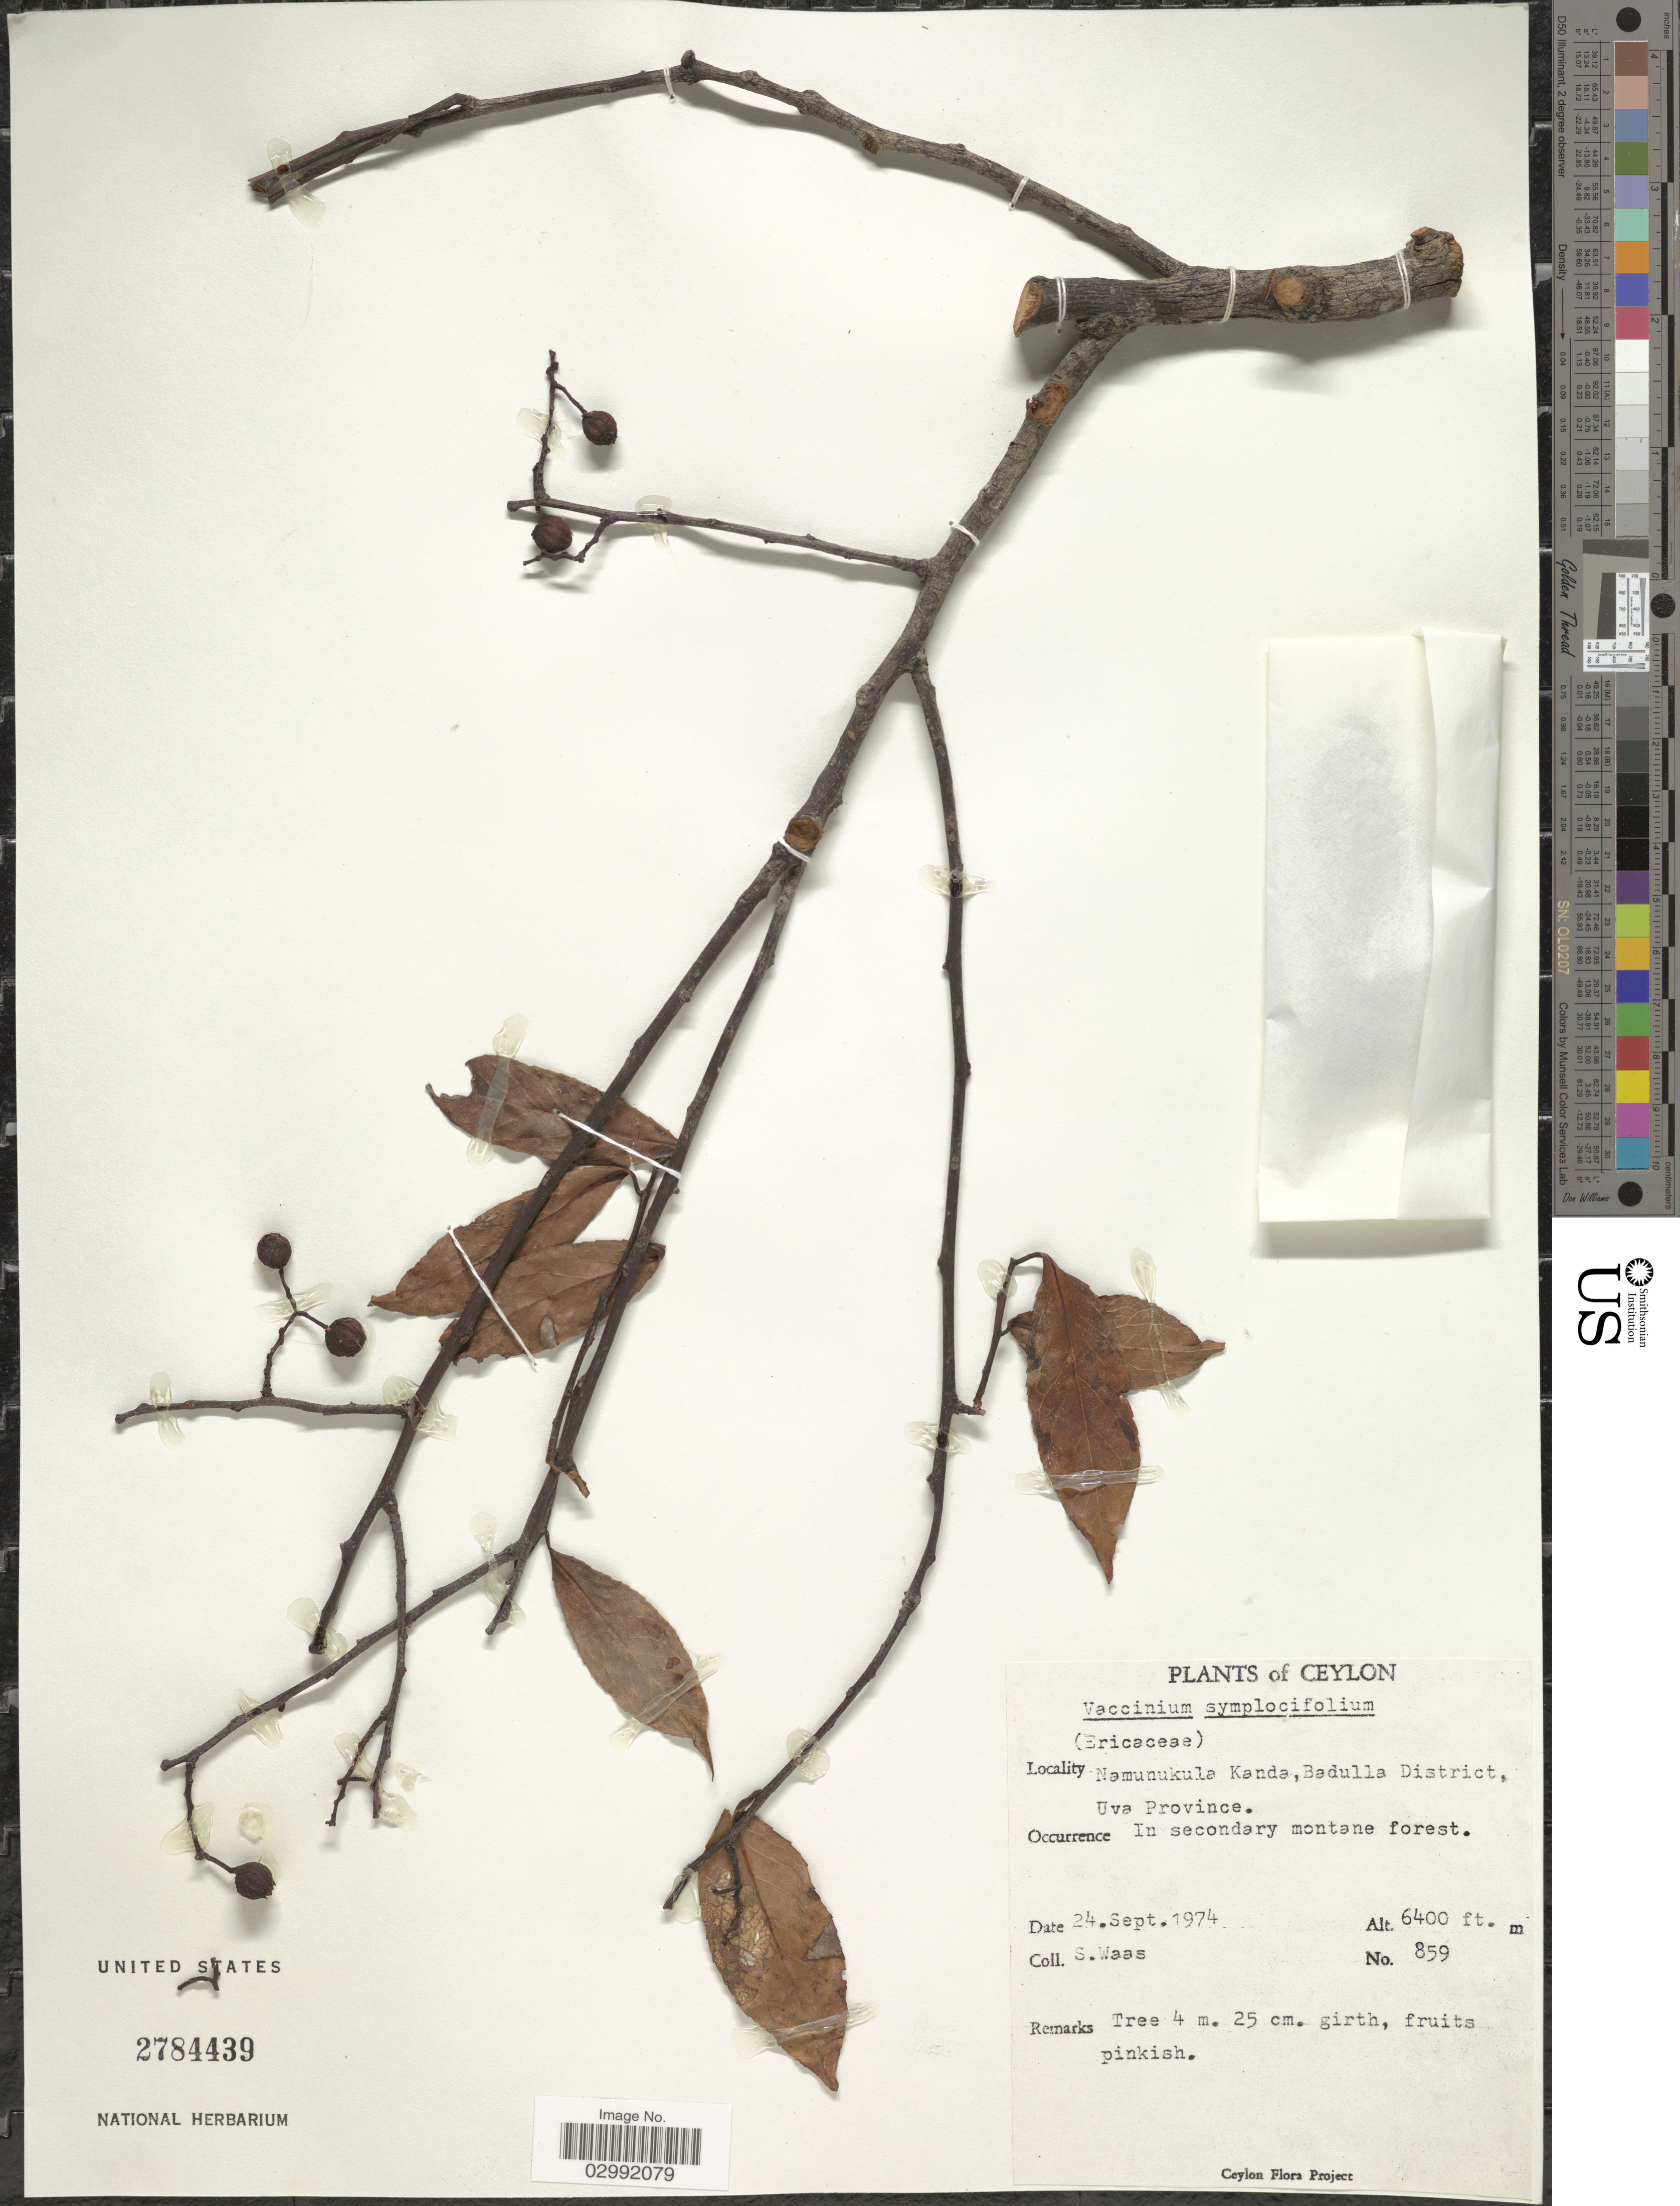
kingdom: Plantae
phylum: Tracheophyta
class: Magnoliopsida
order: Ericales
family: Ericaceae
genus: Vaccinium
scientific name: Vaccinium leschenaultii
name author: Wight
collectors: S. Waas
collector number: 859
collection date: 1974-09-24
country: Sri Lanka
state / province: Uva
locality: Ceylon, Namunukula Kanda, Badulla District, Uva Province.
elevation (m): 1951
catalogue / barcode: US 2784439